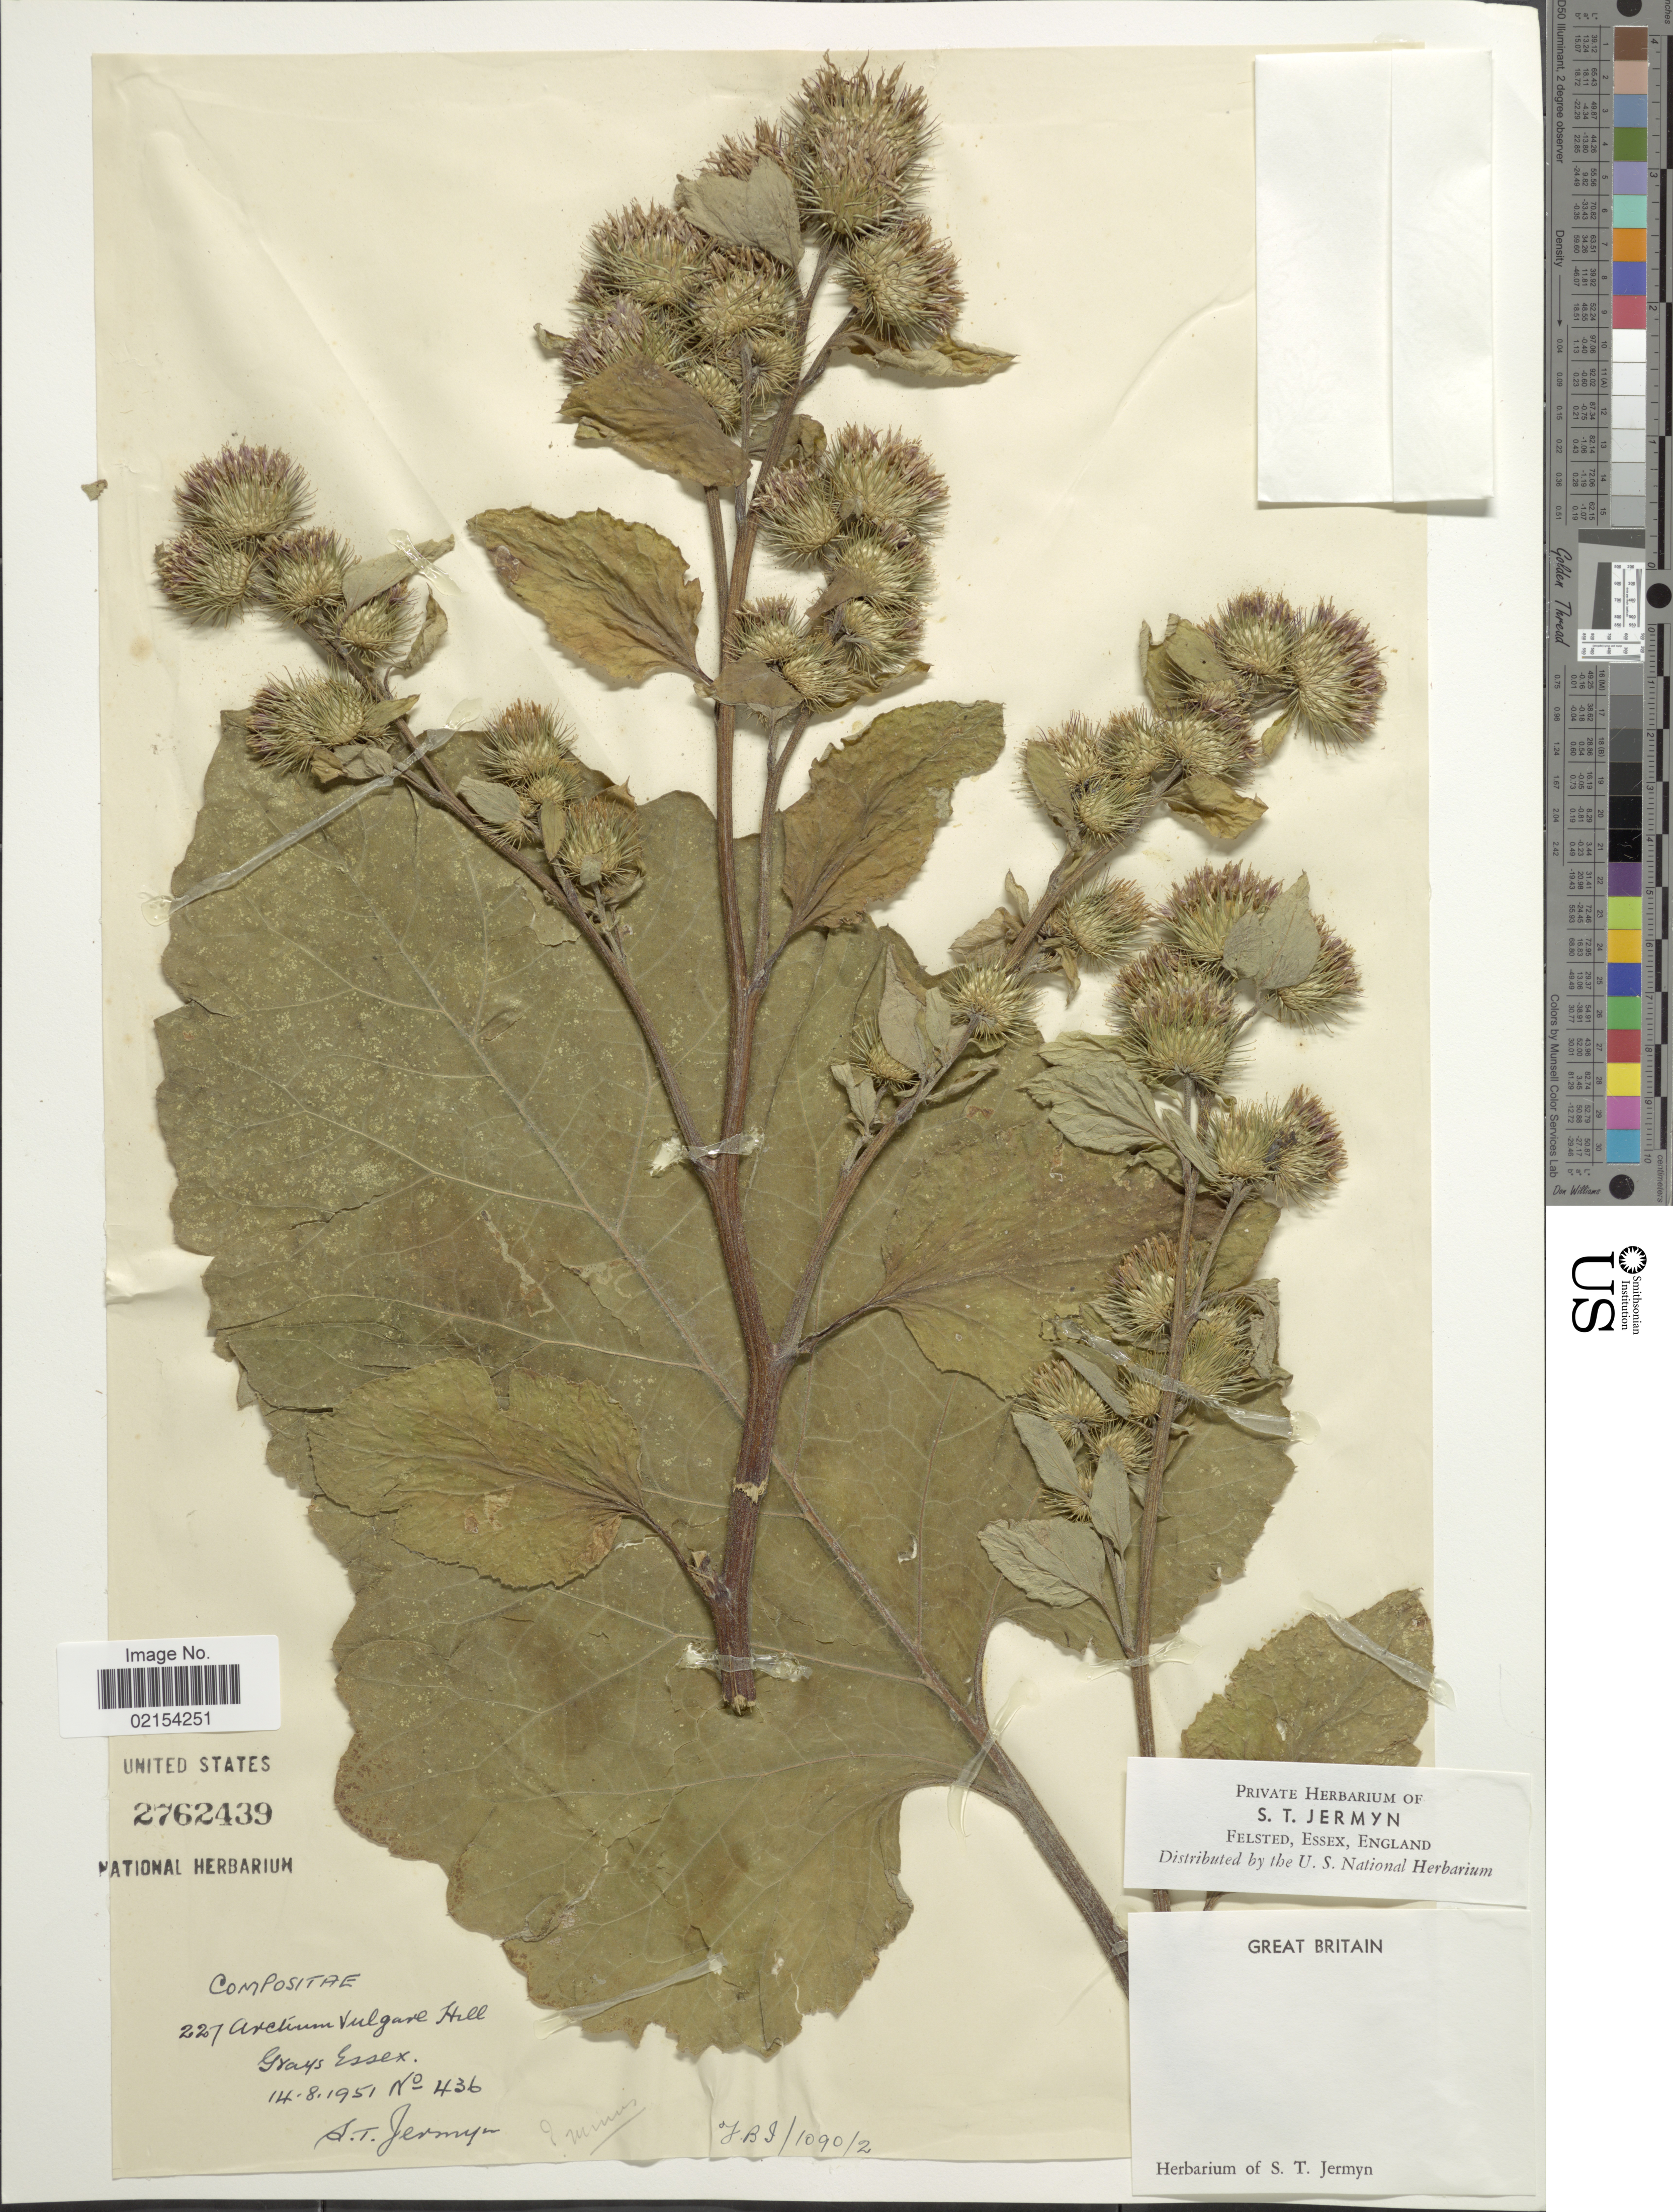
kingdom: Plantae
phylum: Tracheophyta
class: Magnoliopsida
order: Asterales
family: Asteraceae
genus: Arctium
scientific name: Arctium lappa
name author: L.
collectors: S. Jermyn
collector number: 436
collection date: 1951-08-14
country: United Kingdom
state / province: England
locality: Great Britain. Grays Essex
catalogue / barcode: US 2762439